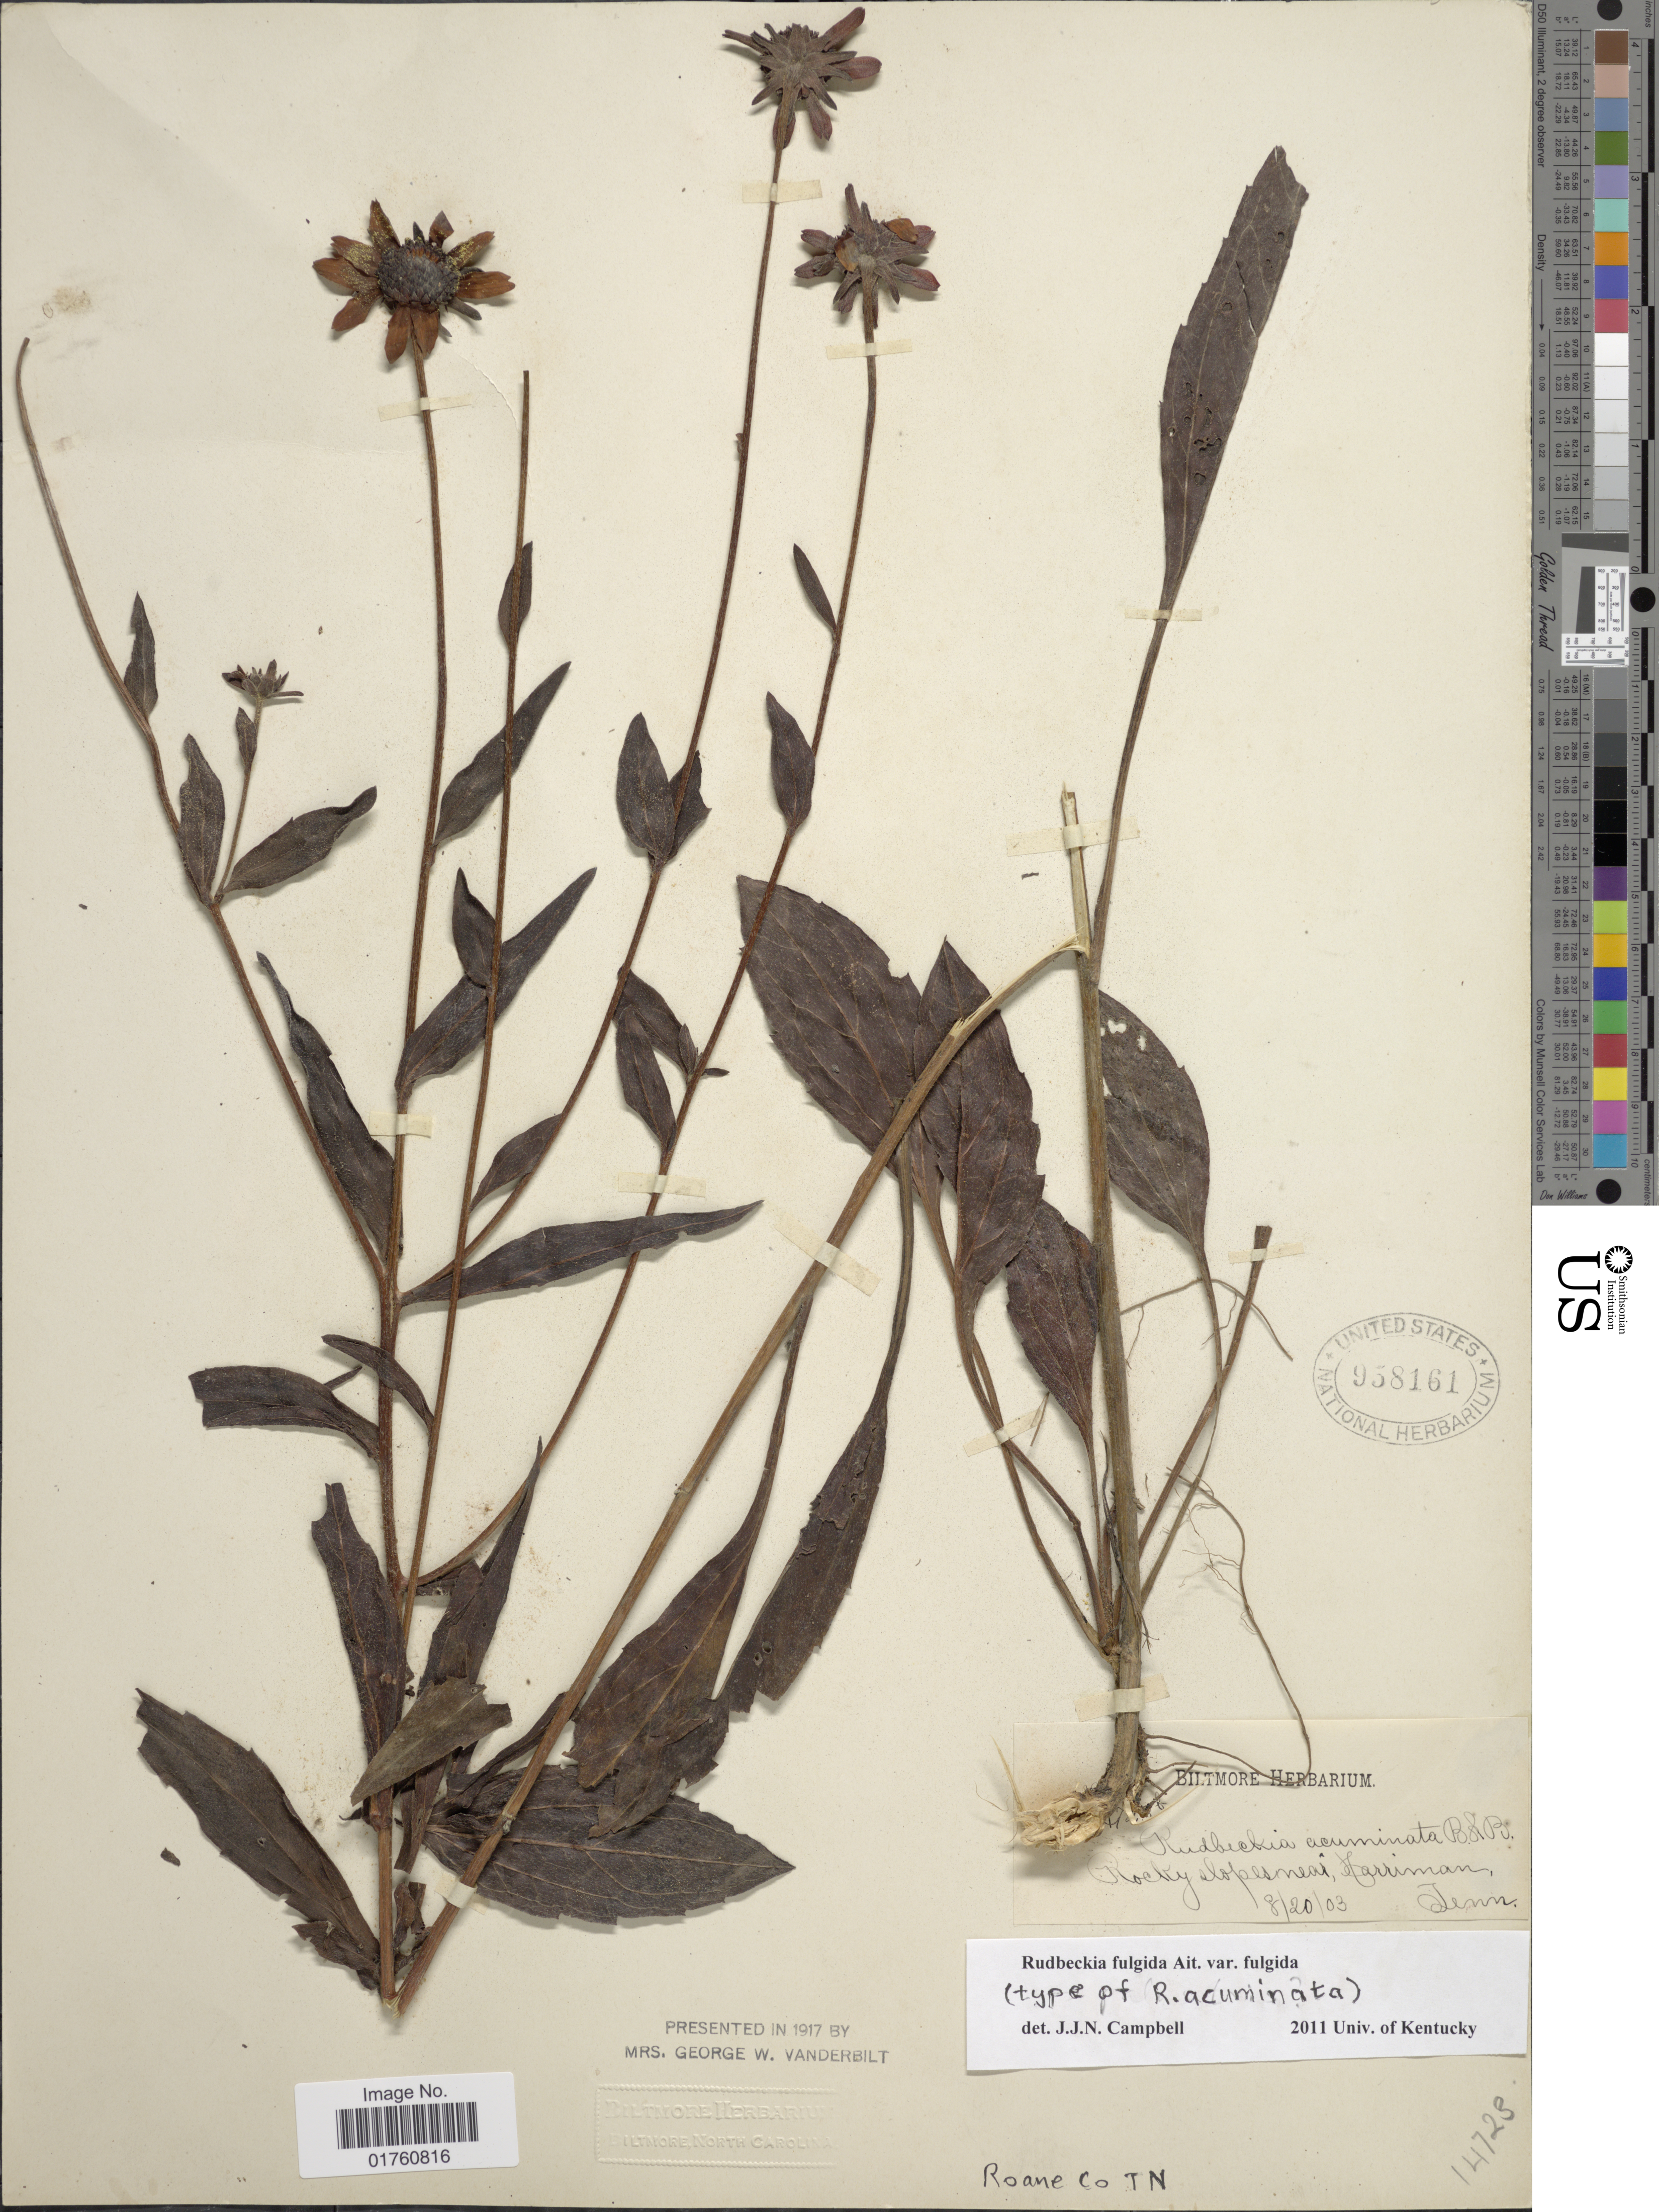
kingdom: Plantae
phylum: Tracheophyta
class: Magnoliopsida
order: Asterales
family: Asteraceae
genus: Rudbeckia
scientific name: Rudbeckia fulgida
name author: Aiton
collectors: ex herb. Biltmore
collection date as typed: Transcribed d/m/y: 20/8/3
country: United States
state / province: Tennessee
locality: Rocky slopes near Harrisman, Tenn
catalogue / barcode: US 958161